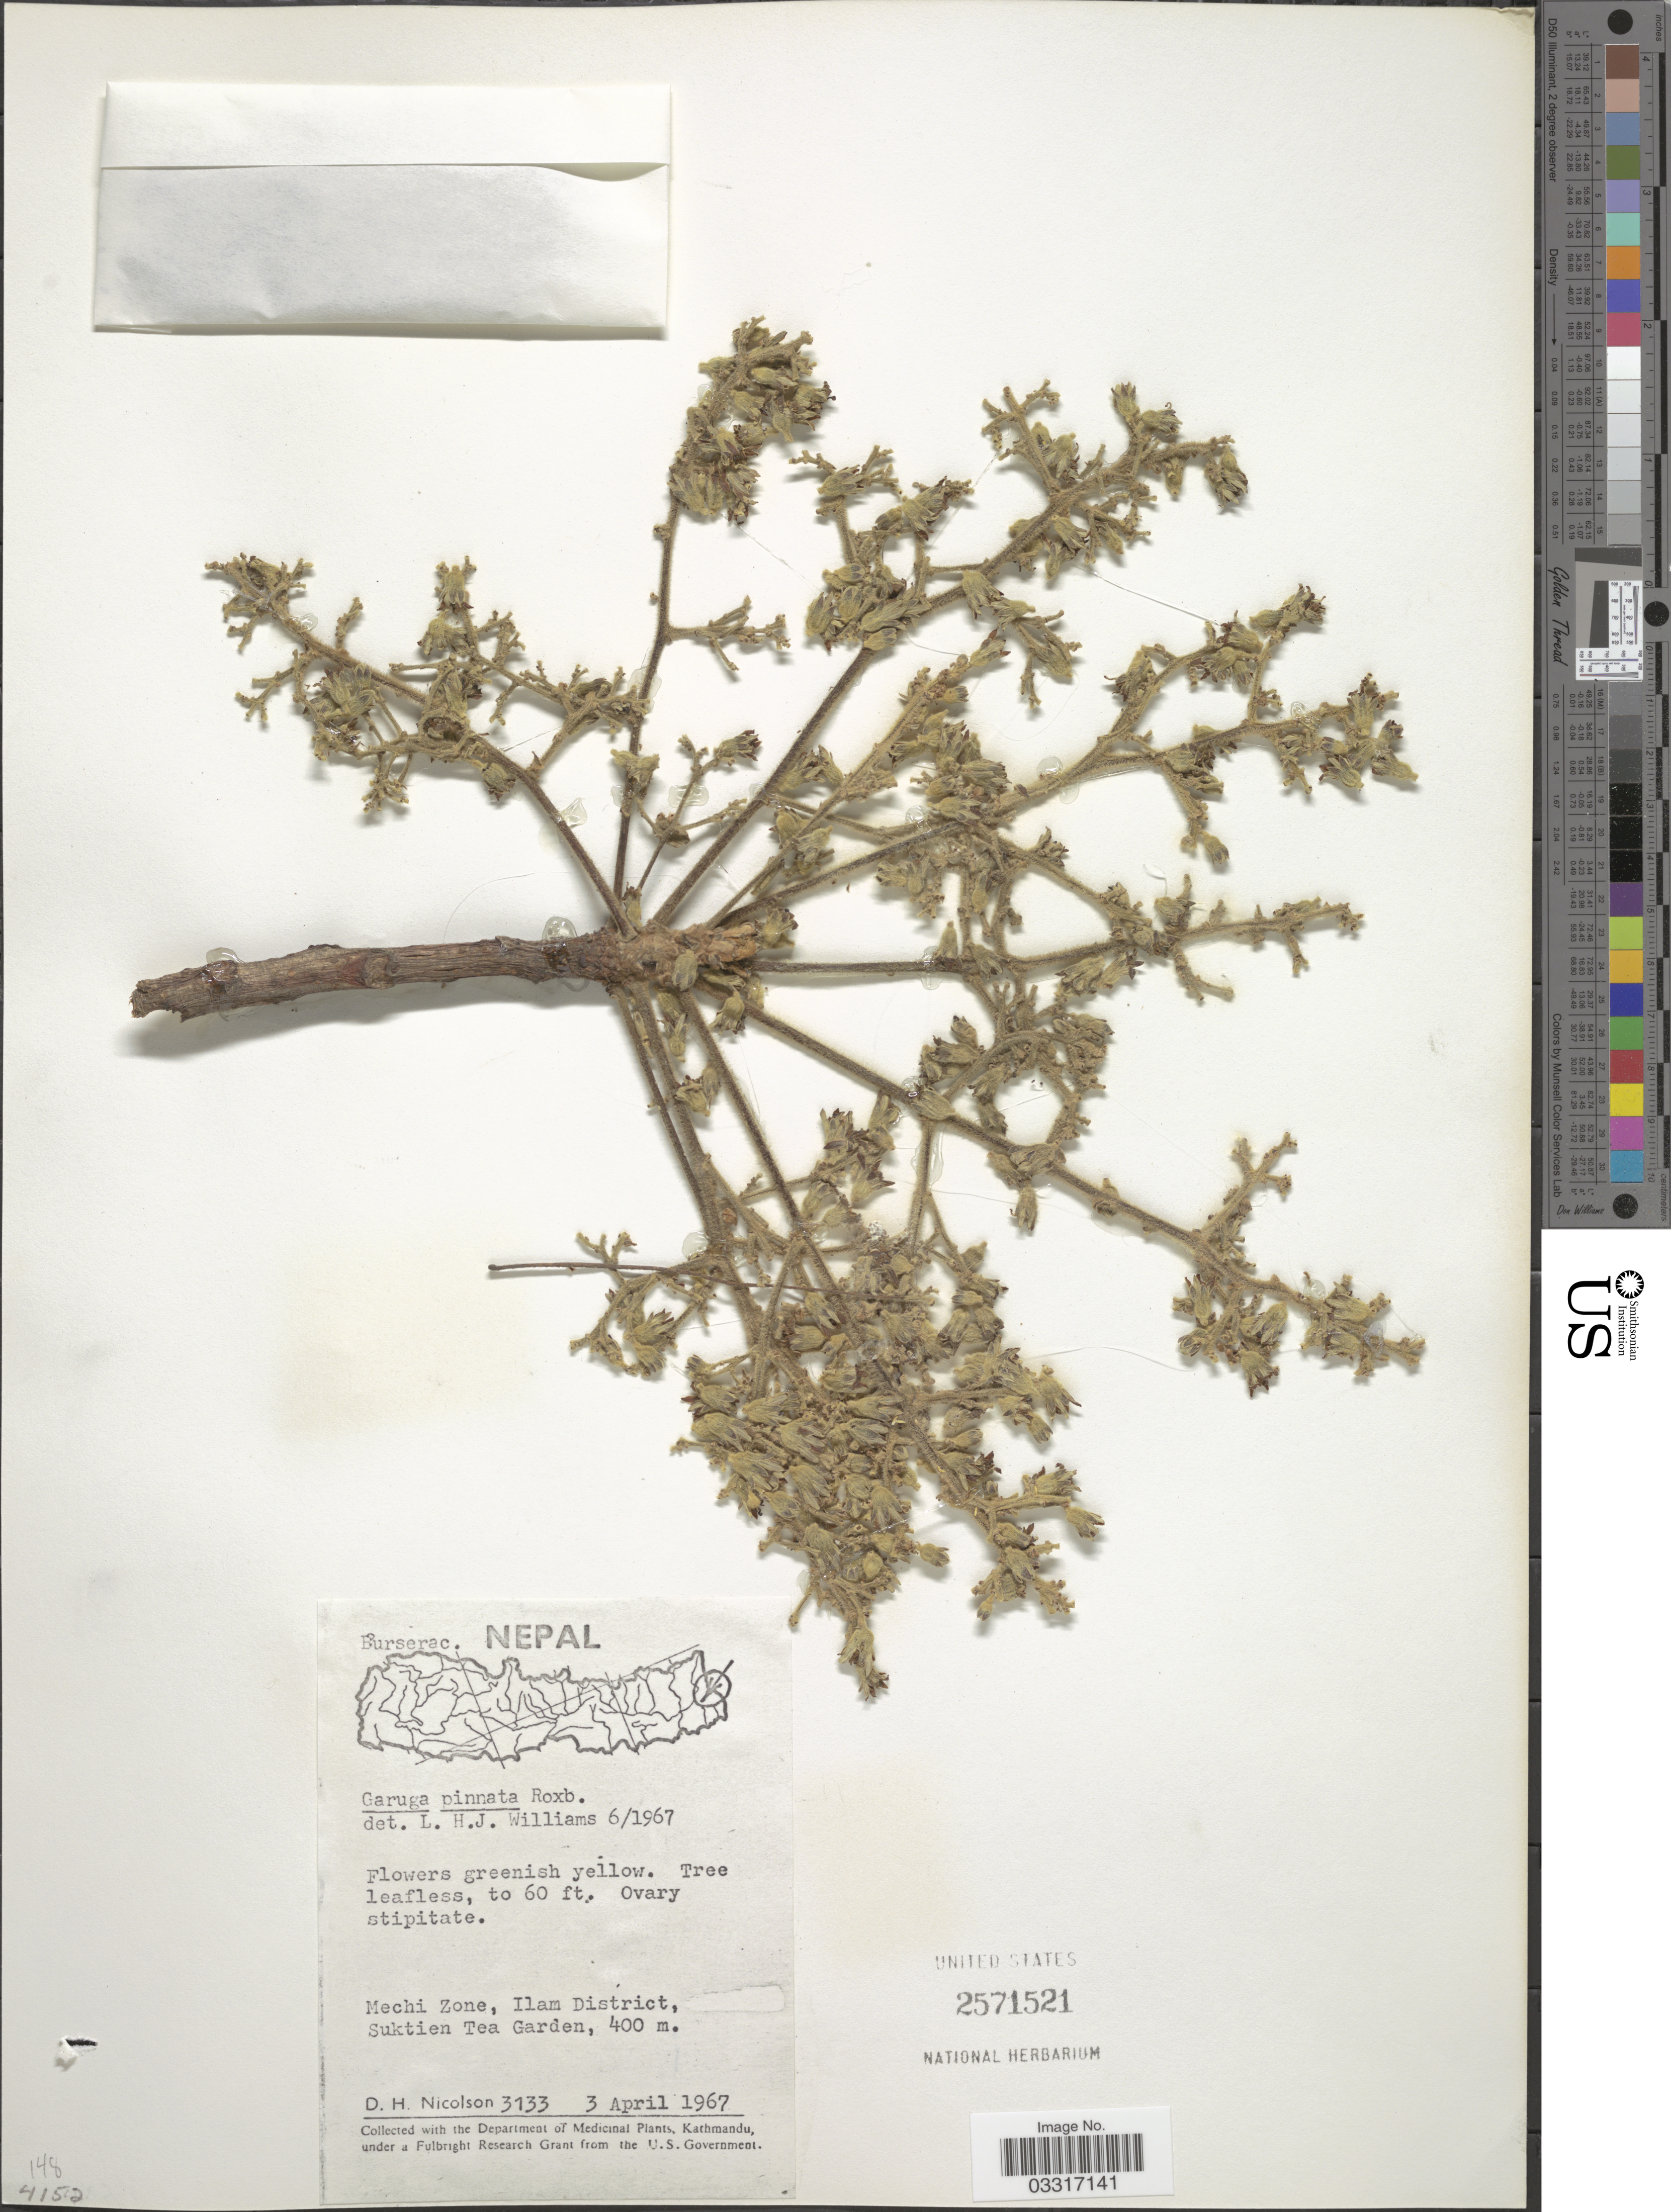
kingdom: Plantae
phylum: Tracheophyta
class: Magnoliopsida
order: Sapindales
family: Burseraceae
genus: Garuga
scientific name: Garuga pinnata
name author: Roxb.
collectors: D. H. Nicolson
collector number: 3133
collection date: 1967-04-03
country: Nepal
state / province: Mechi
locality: Mechi Zone, Ilam District. Suktien Tea Garden.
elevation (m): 400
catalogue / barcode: US 2571521